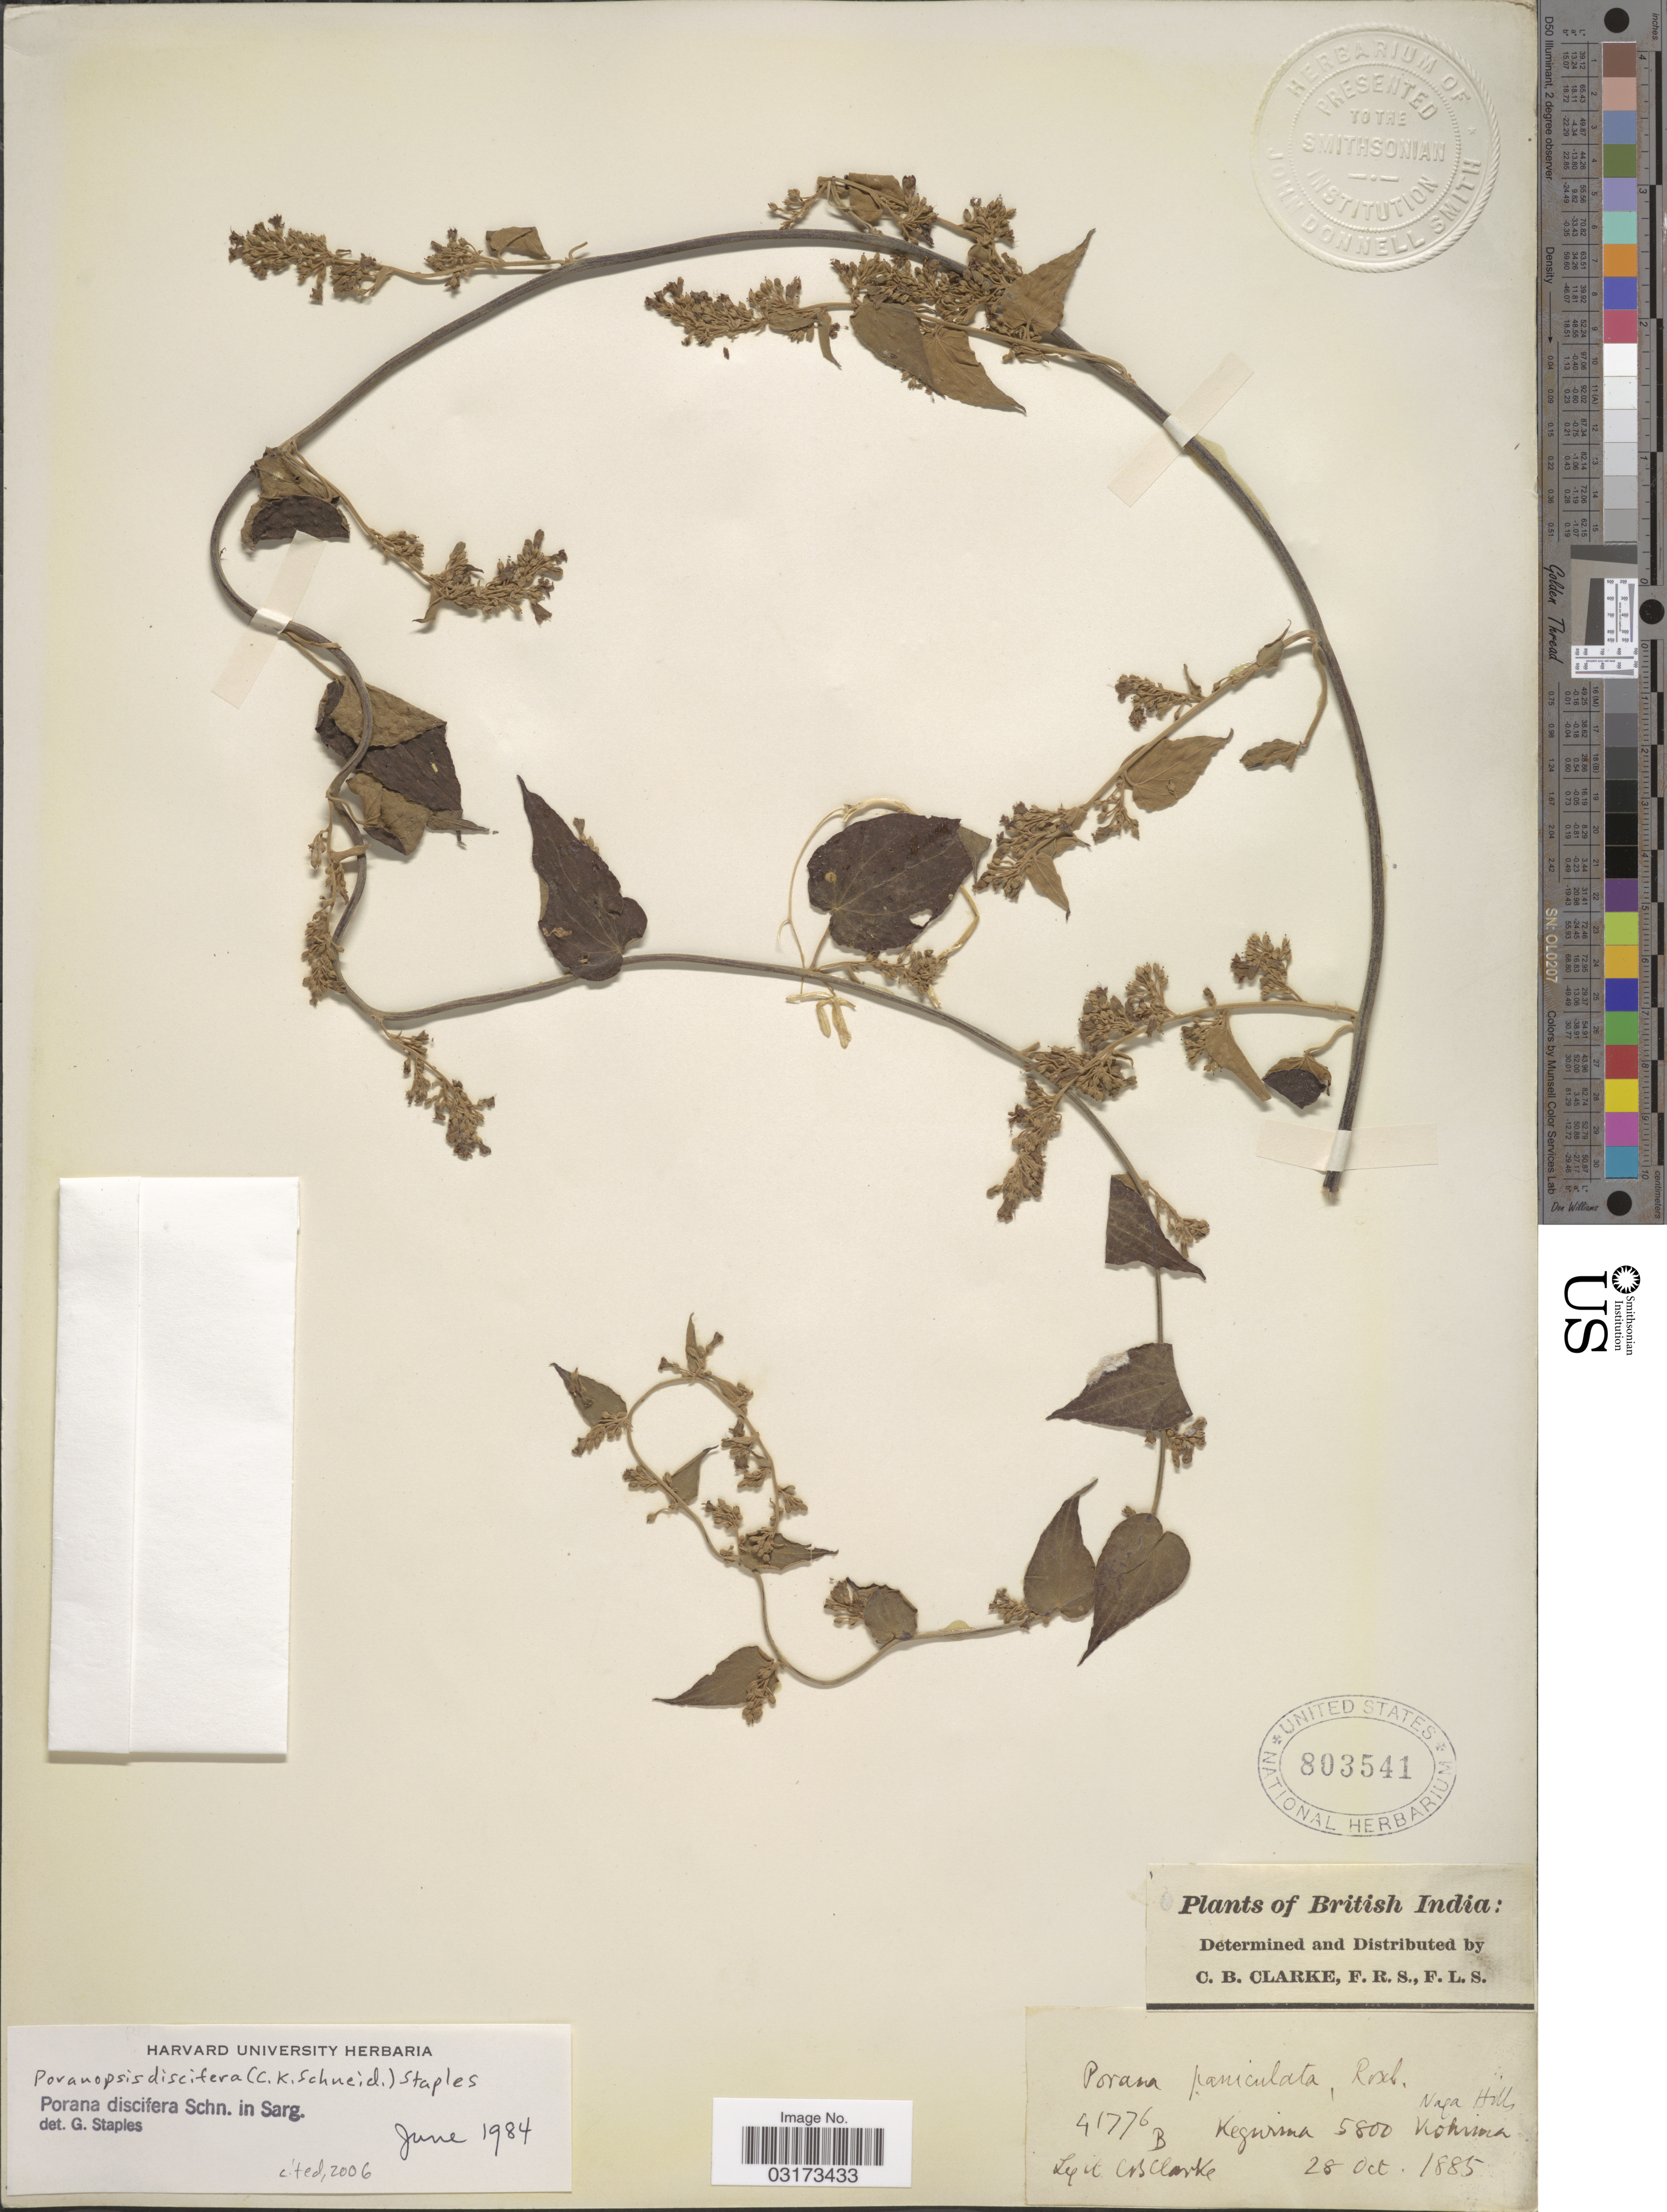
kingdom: Plantae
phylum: Tracheophyta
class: Magnoliopsida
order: Solanales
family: Convolvulaceae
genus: Poranopsis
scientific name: Poranopsis discifera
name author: (C.K. Schneid.) Staples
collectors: C. B. Clarke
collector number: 41776B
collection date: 1885-10-28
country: India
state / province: Nagaland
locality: British India. Naga Hills. Kegurima, Kohima.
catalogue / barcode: US 803541